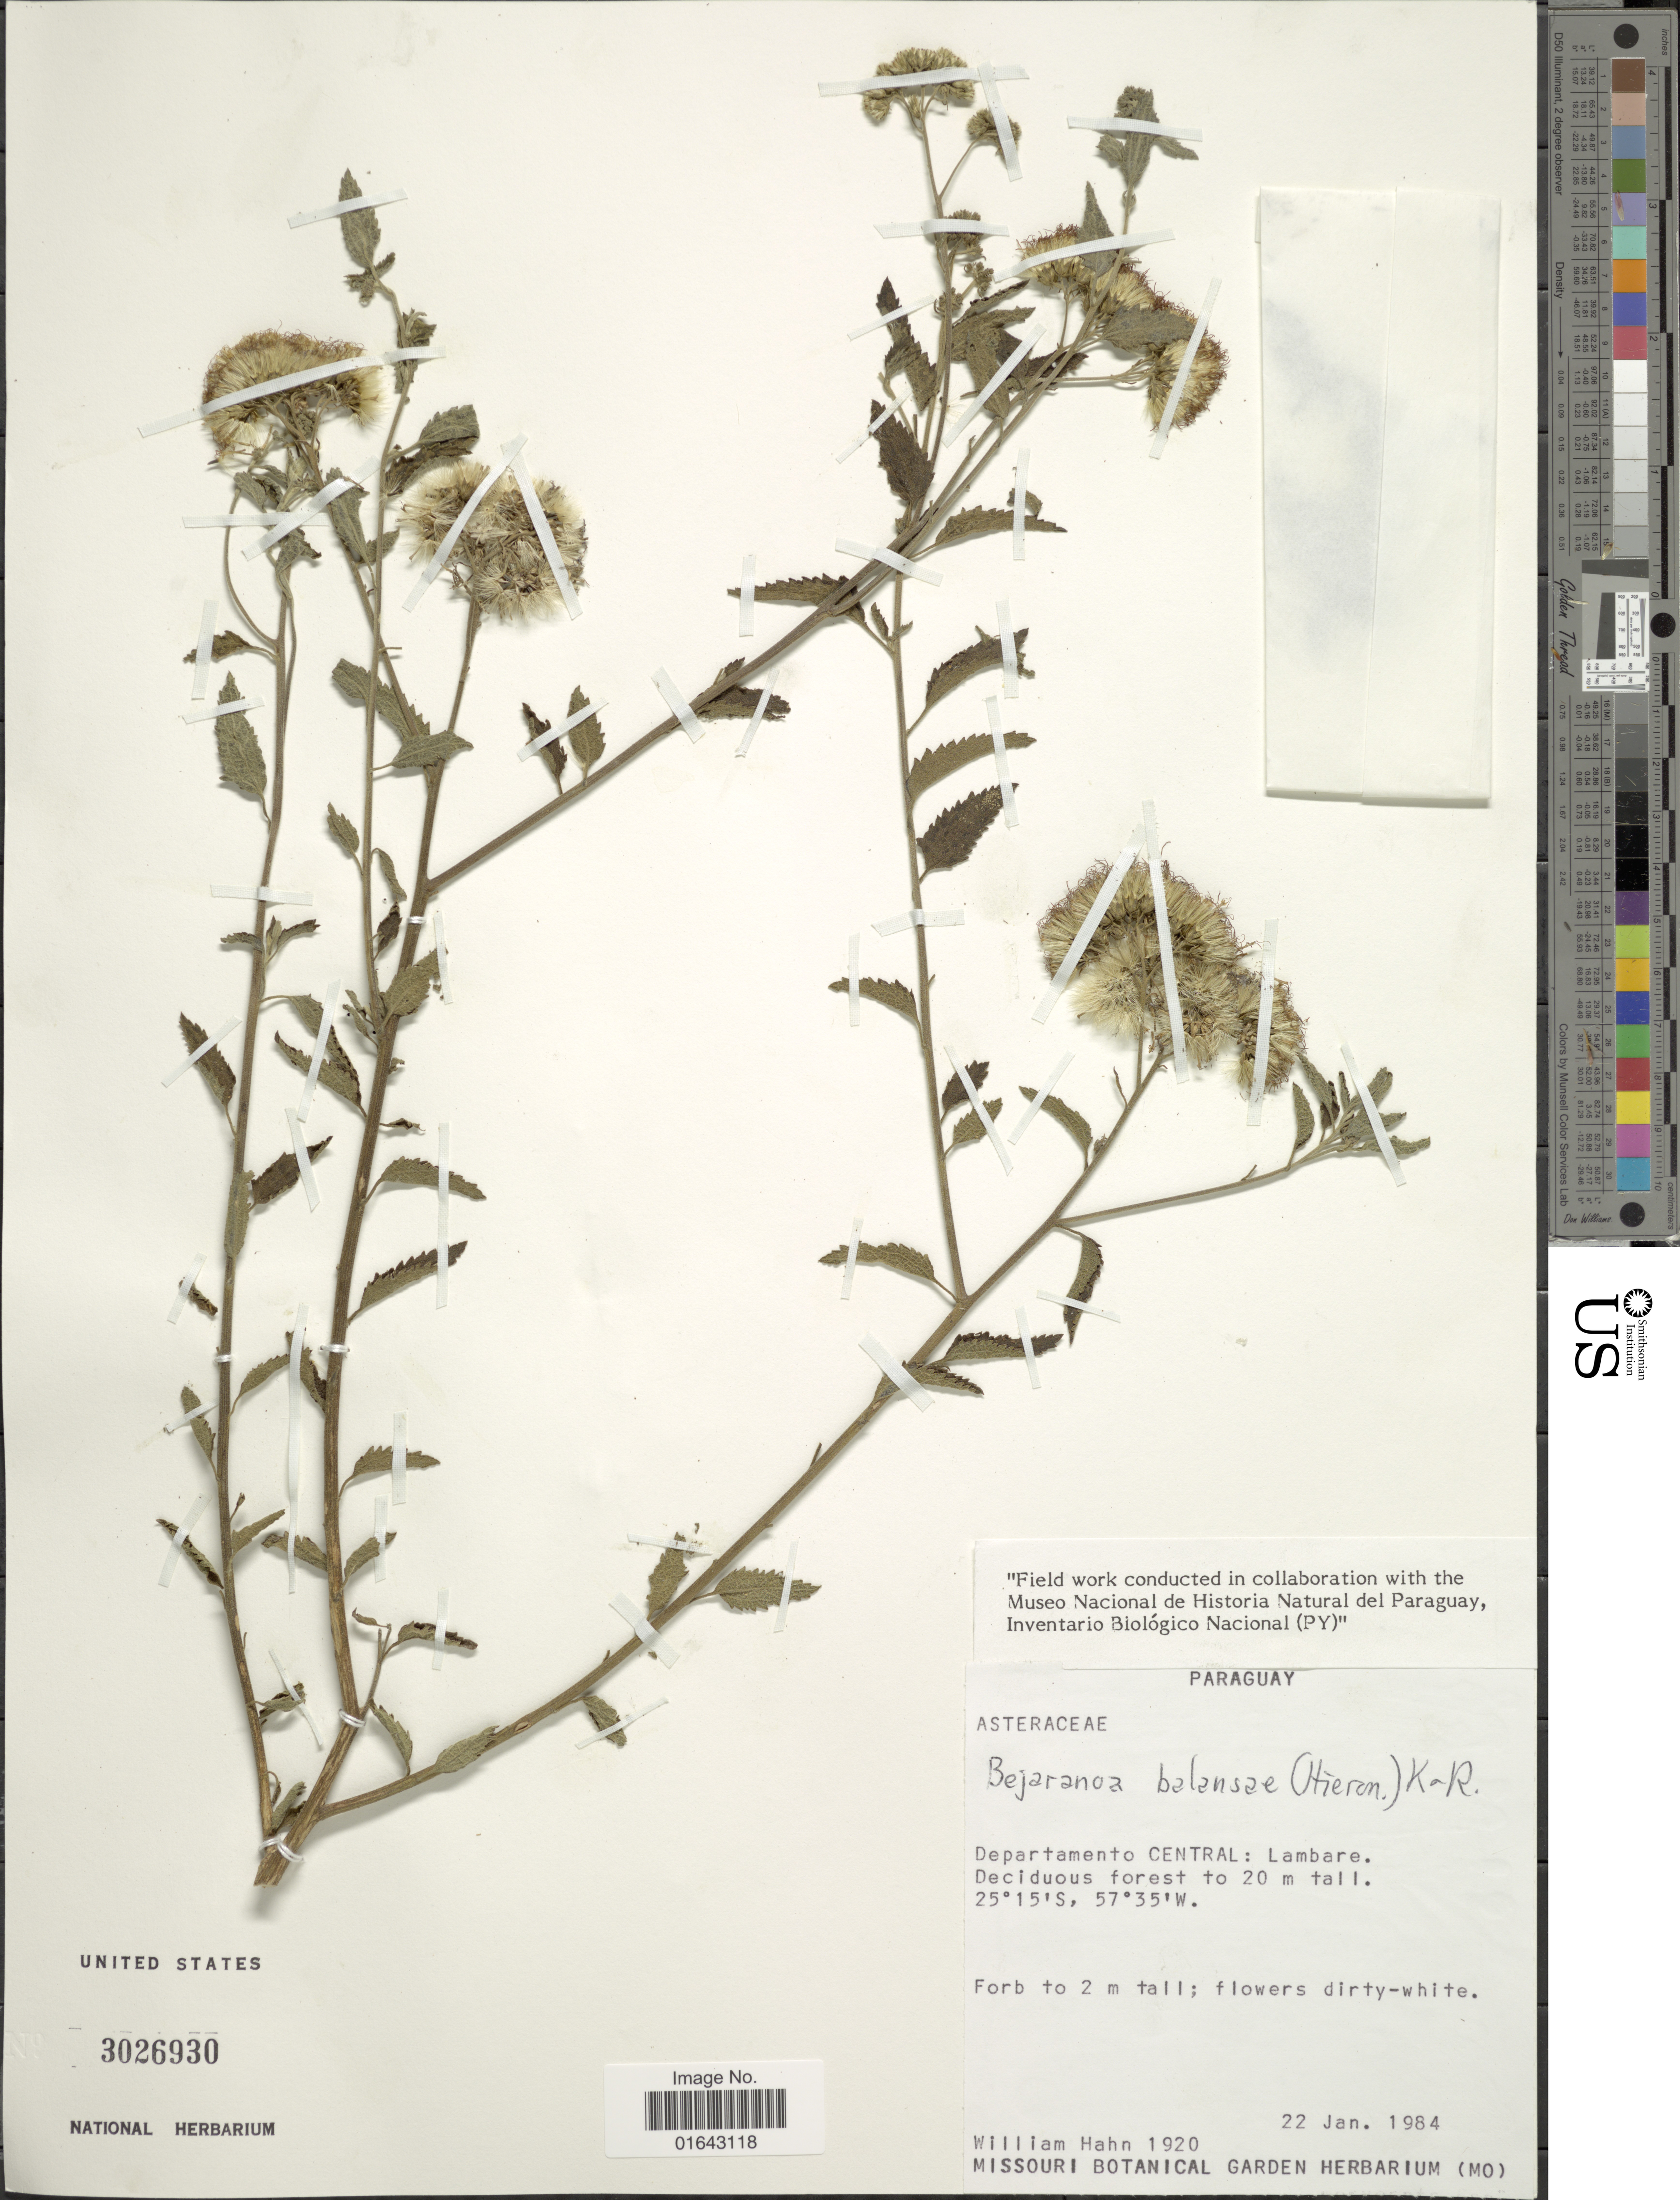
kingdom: Plantae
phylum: Tracheophyta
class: Magnoliopsida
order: Asterales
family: Asteraceae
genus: Bejaranoa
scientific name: Bejaranoa balansae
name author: (Hieron.) R.M. King & H. Rob.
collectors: W. J. Hahn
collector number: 1920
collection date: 1984-01-22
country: Paraguay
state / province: Central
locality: Departamento Central: Lambare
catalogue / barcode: US 3026930